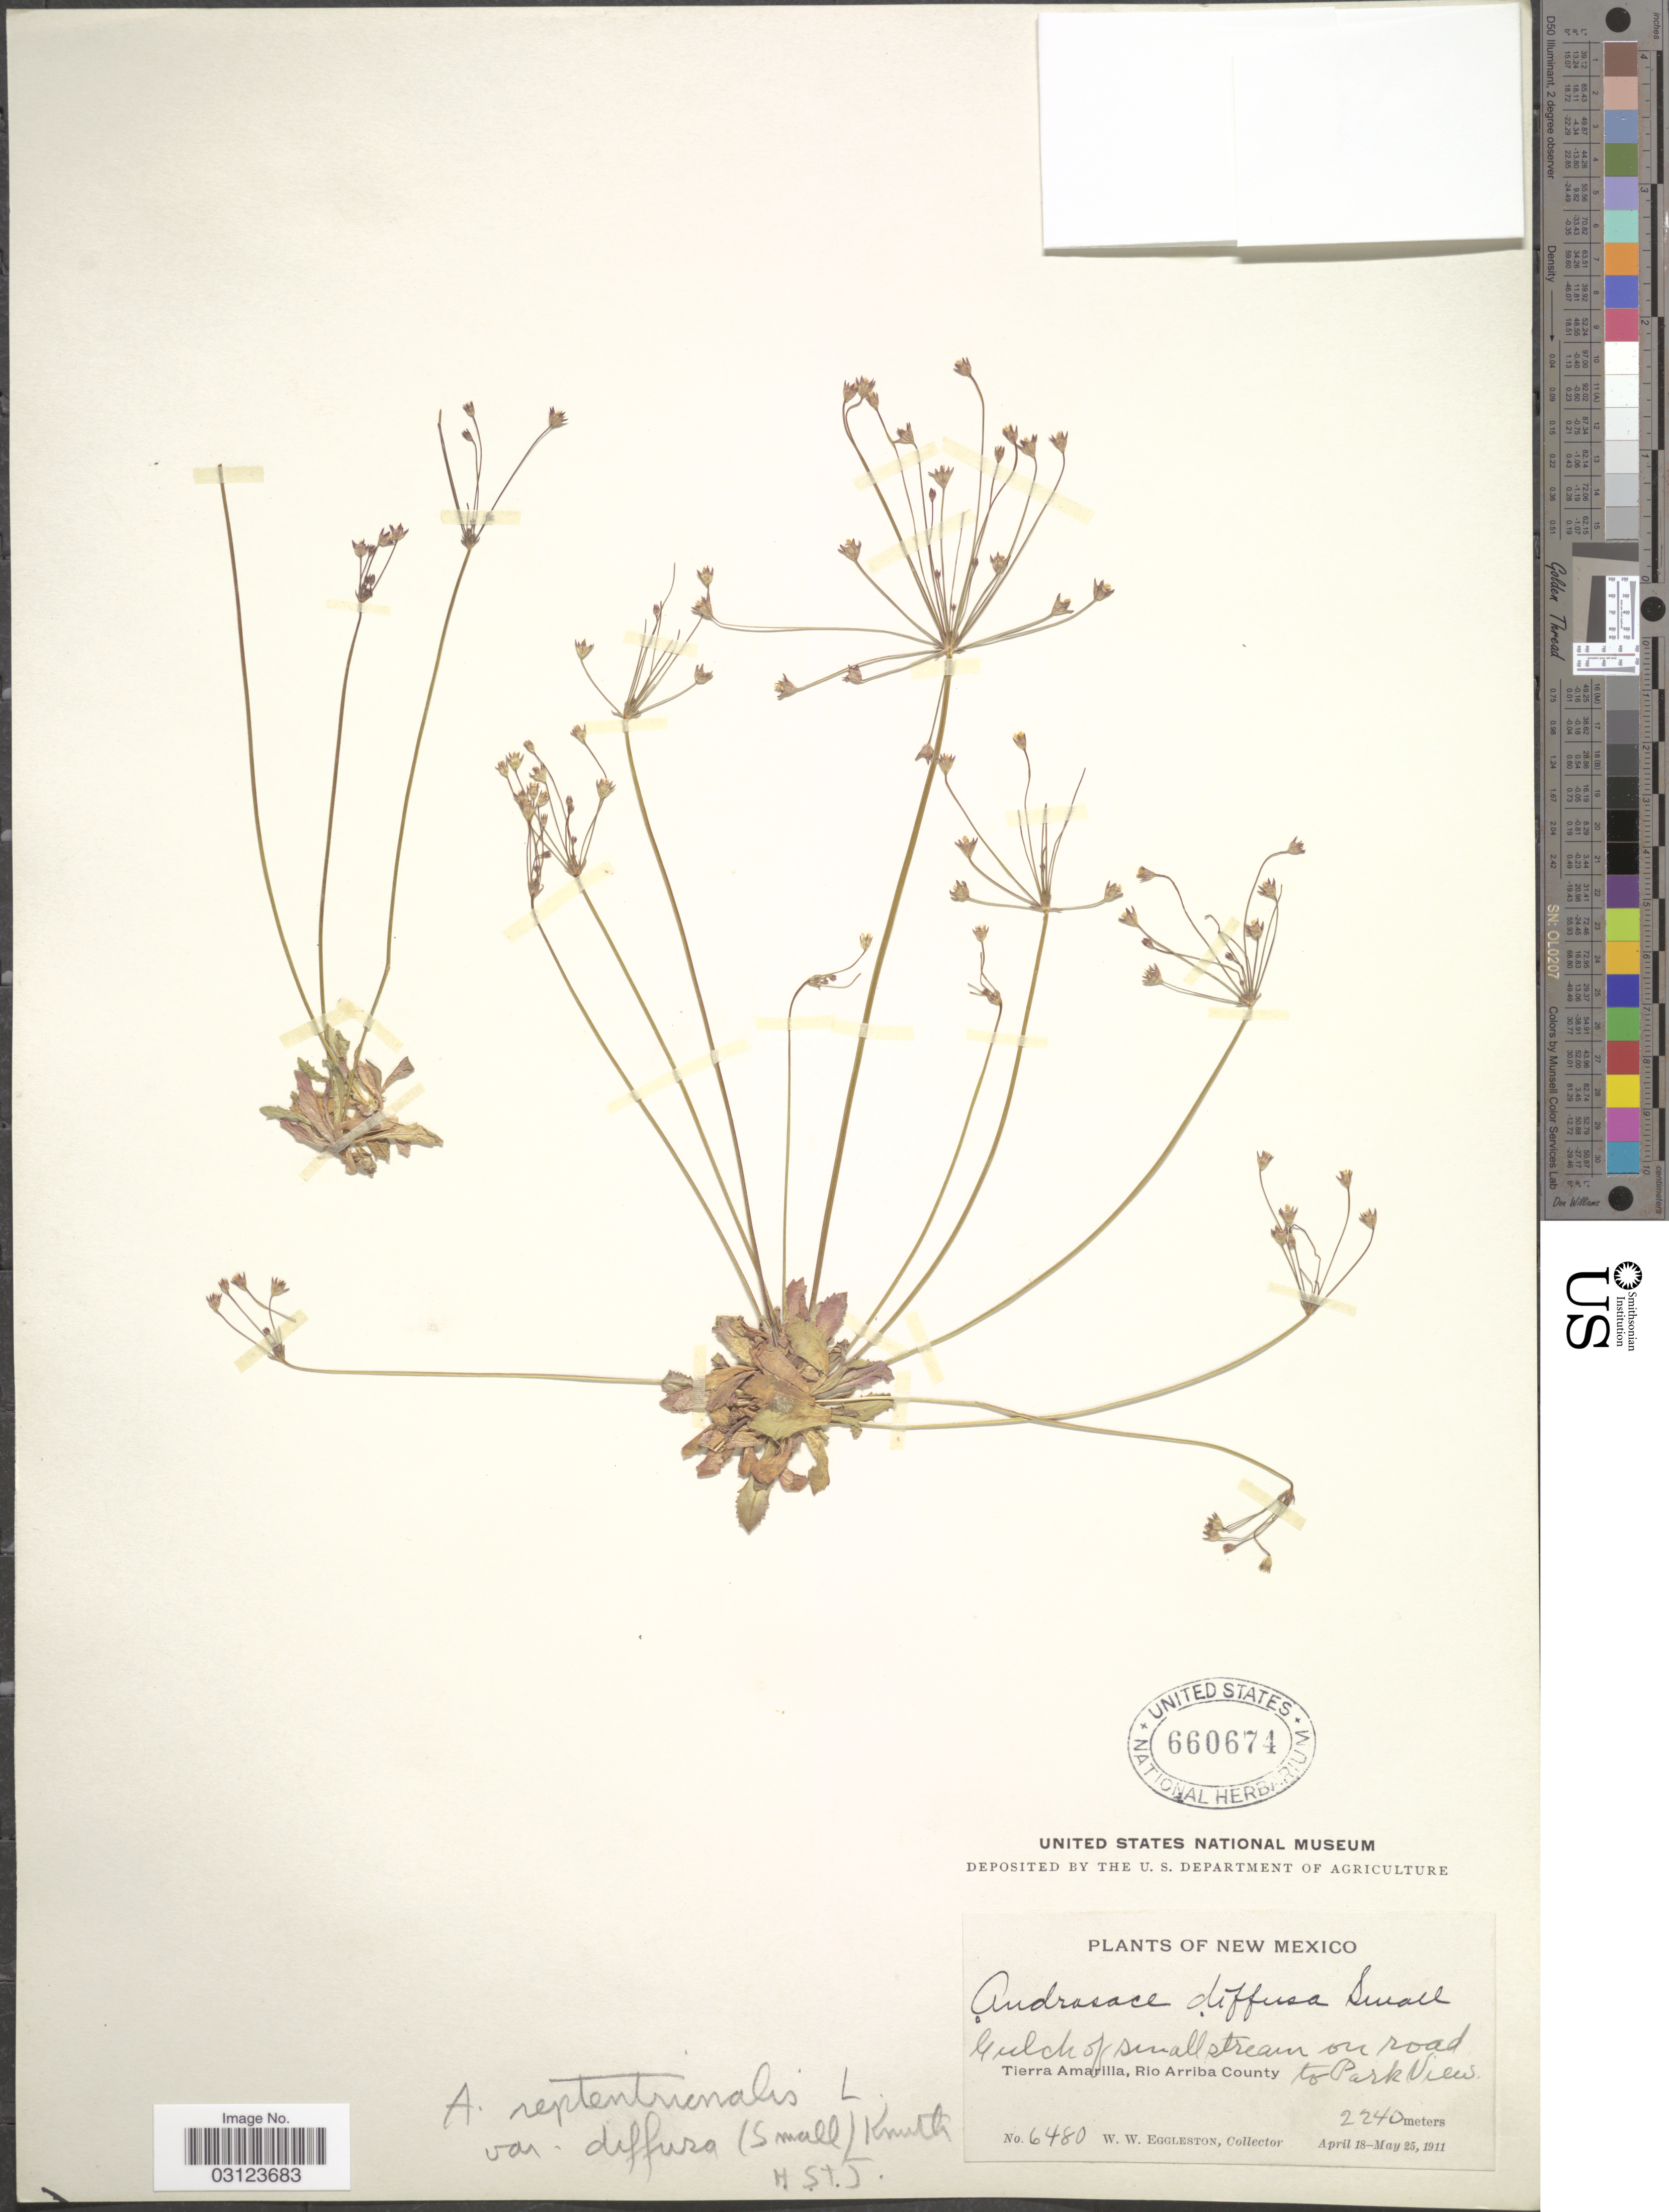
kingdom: Plantae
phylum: Tracheophyta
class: Magnoliopsida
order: Ericales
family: Primulaceae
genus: Androsace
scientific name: Androsace septentrionalis subsp. subulifera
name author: (A. Gray) G.T. Robbins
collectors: W. W. Eggleston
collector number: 6480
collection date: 1911-04-18/1911-05-25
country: United States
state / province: New Mexico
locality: Gulch of small stream on road to Park View. Tierra Amarilla, Rio Arriba County.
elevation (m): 2240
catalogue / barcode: US 660674